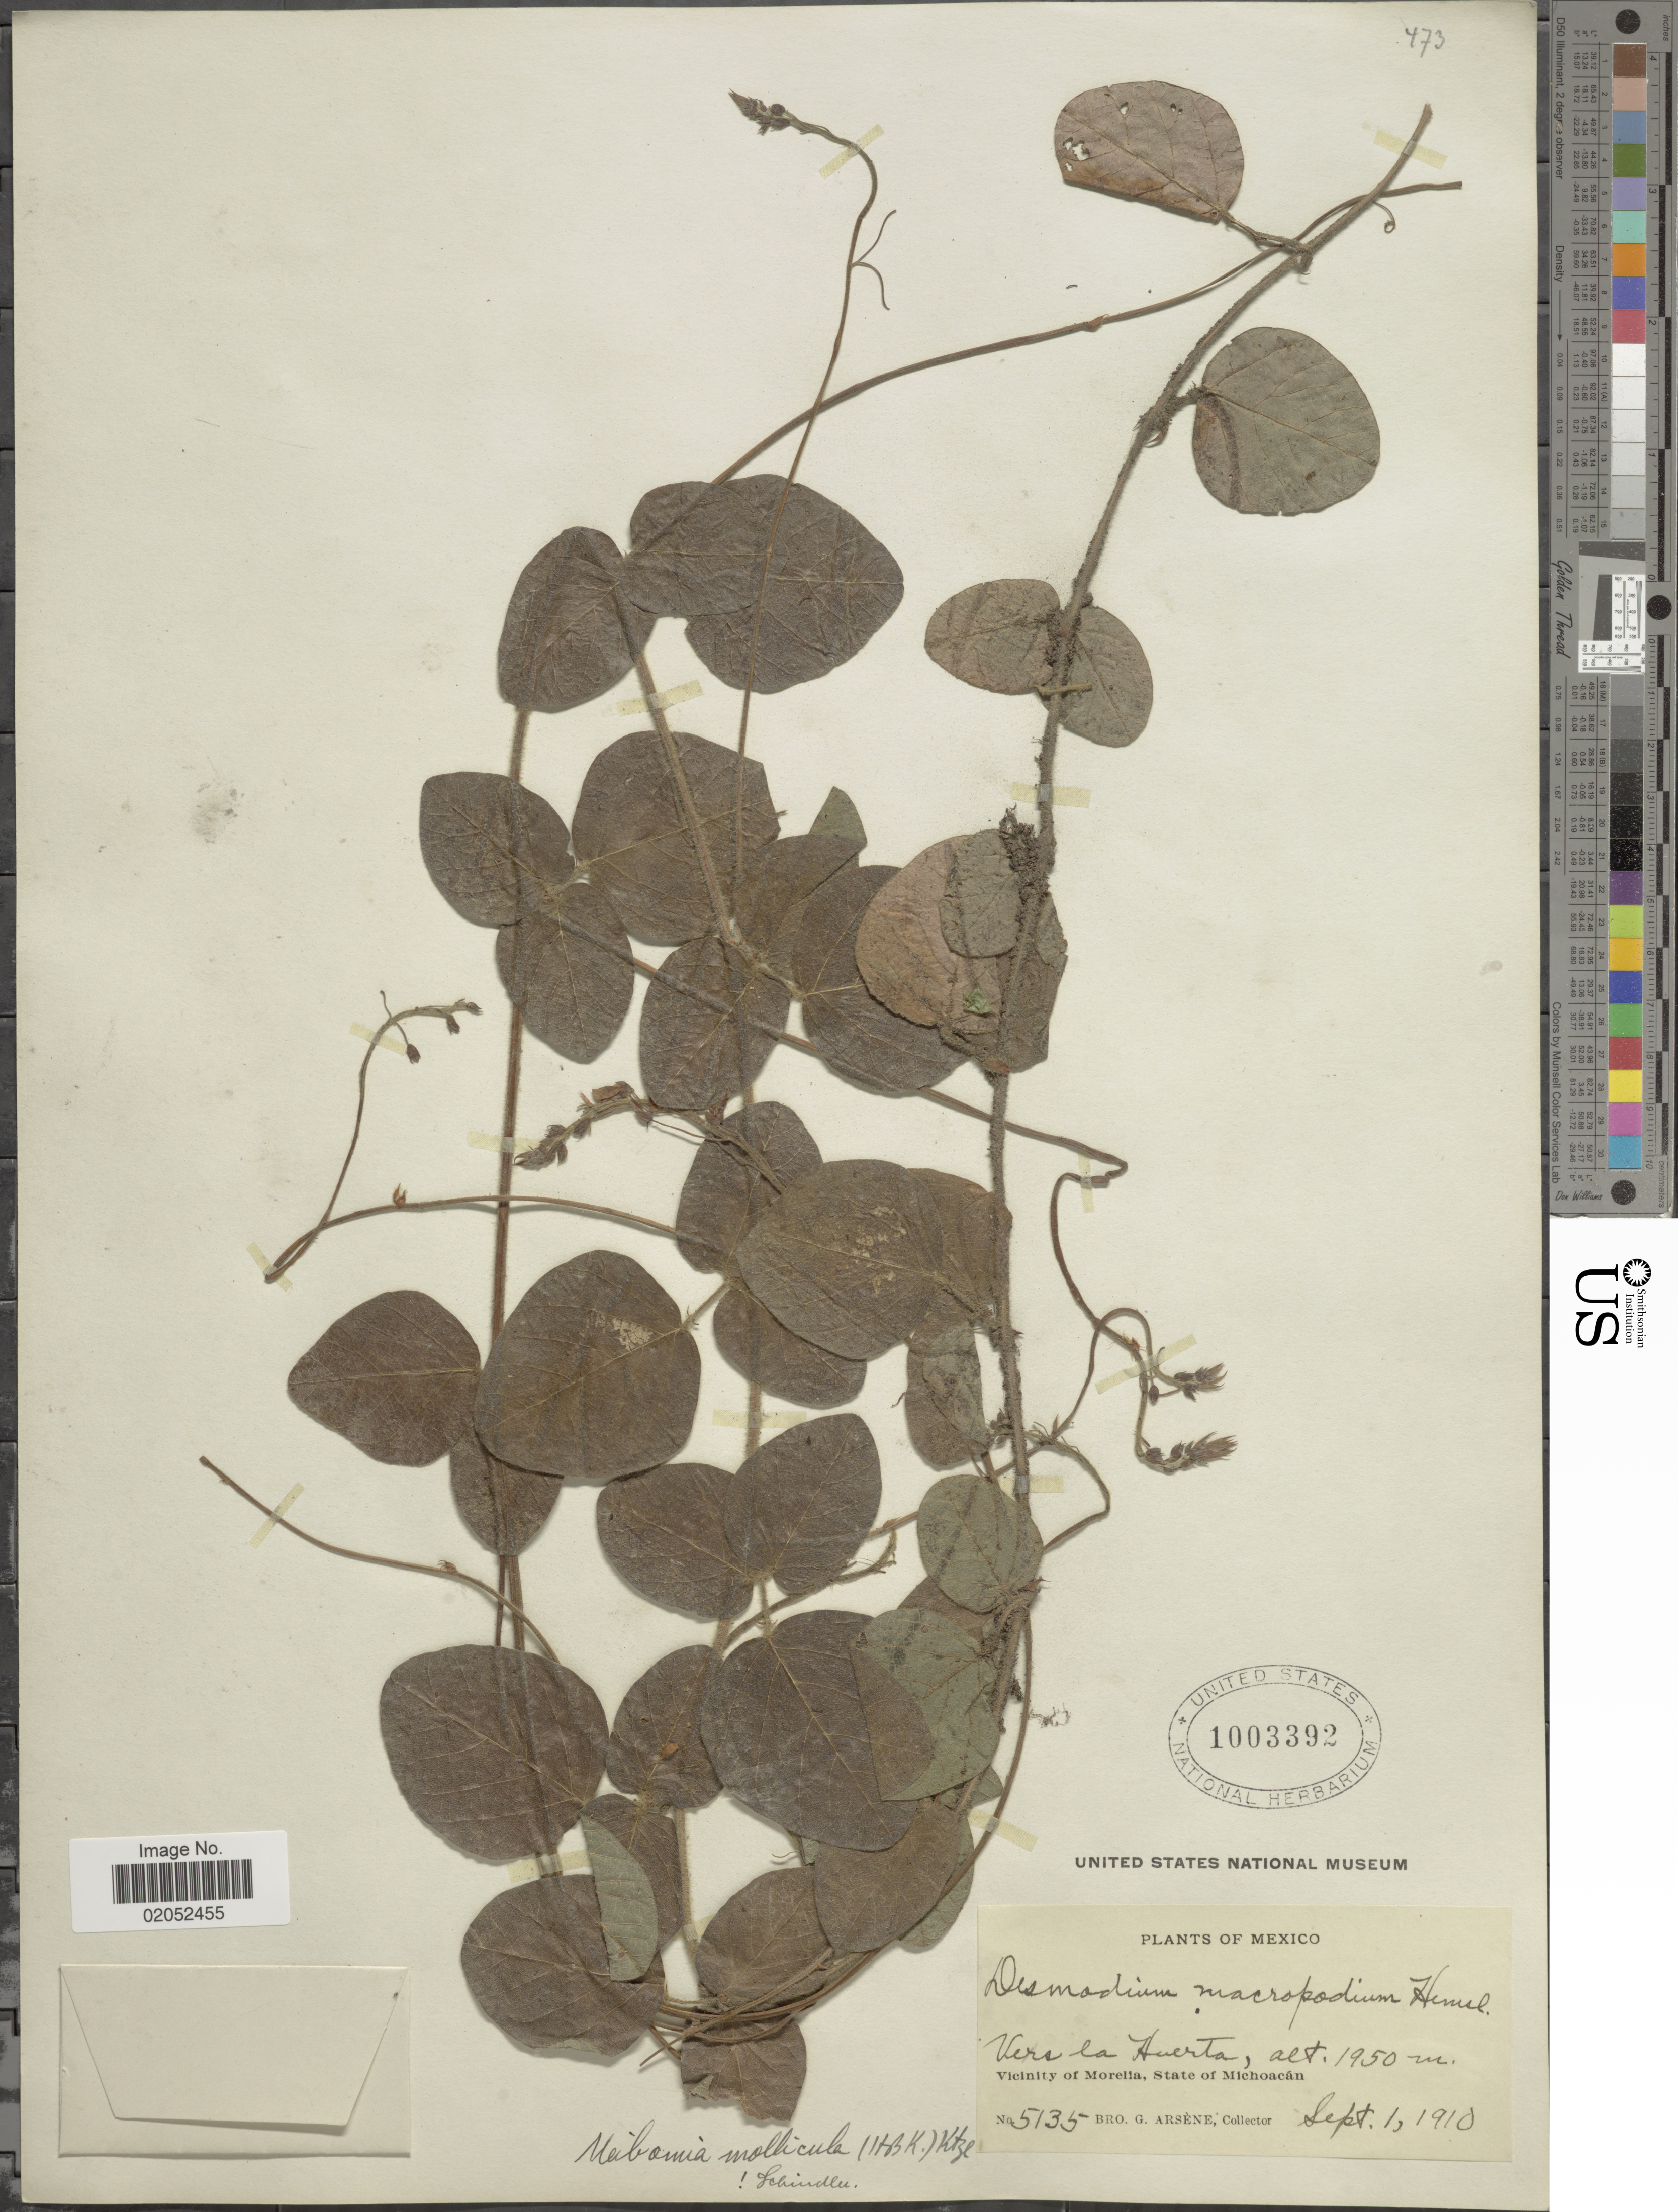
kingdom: Plantae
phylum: Tracheophyta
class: Magnoliopsida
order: Fabales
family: Fabaceae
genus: Desmodium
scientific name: Desmodium molliculum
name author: (Kunth) DC.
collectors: Bro. G. Arsène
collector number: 5135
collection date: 1910-09-01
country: Mexico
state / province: Michoacán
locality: Vers la Huerta. Vicinity of Morelia. State of Michoacan.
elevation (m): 1950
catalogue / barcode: US 1003392